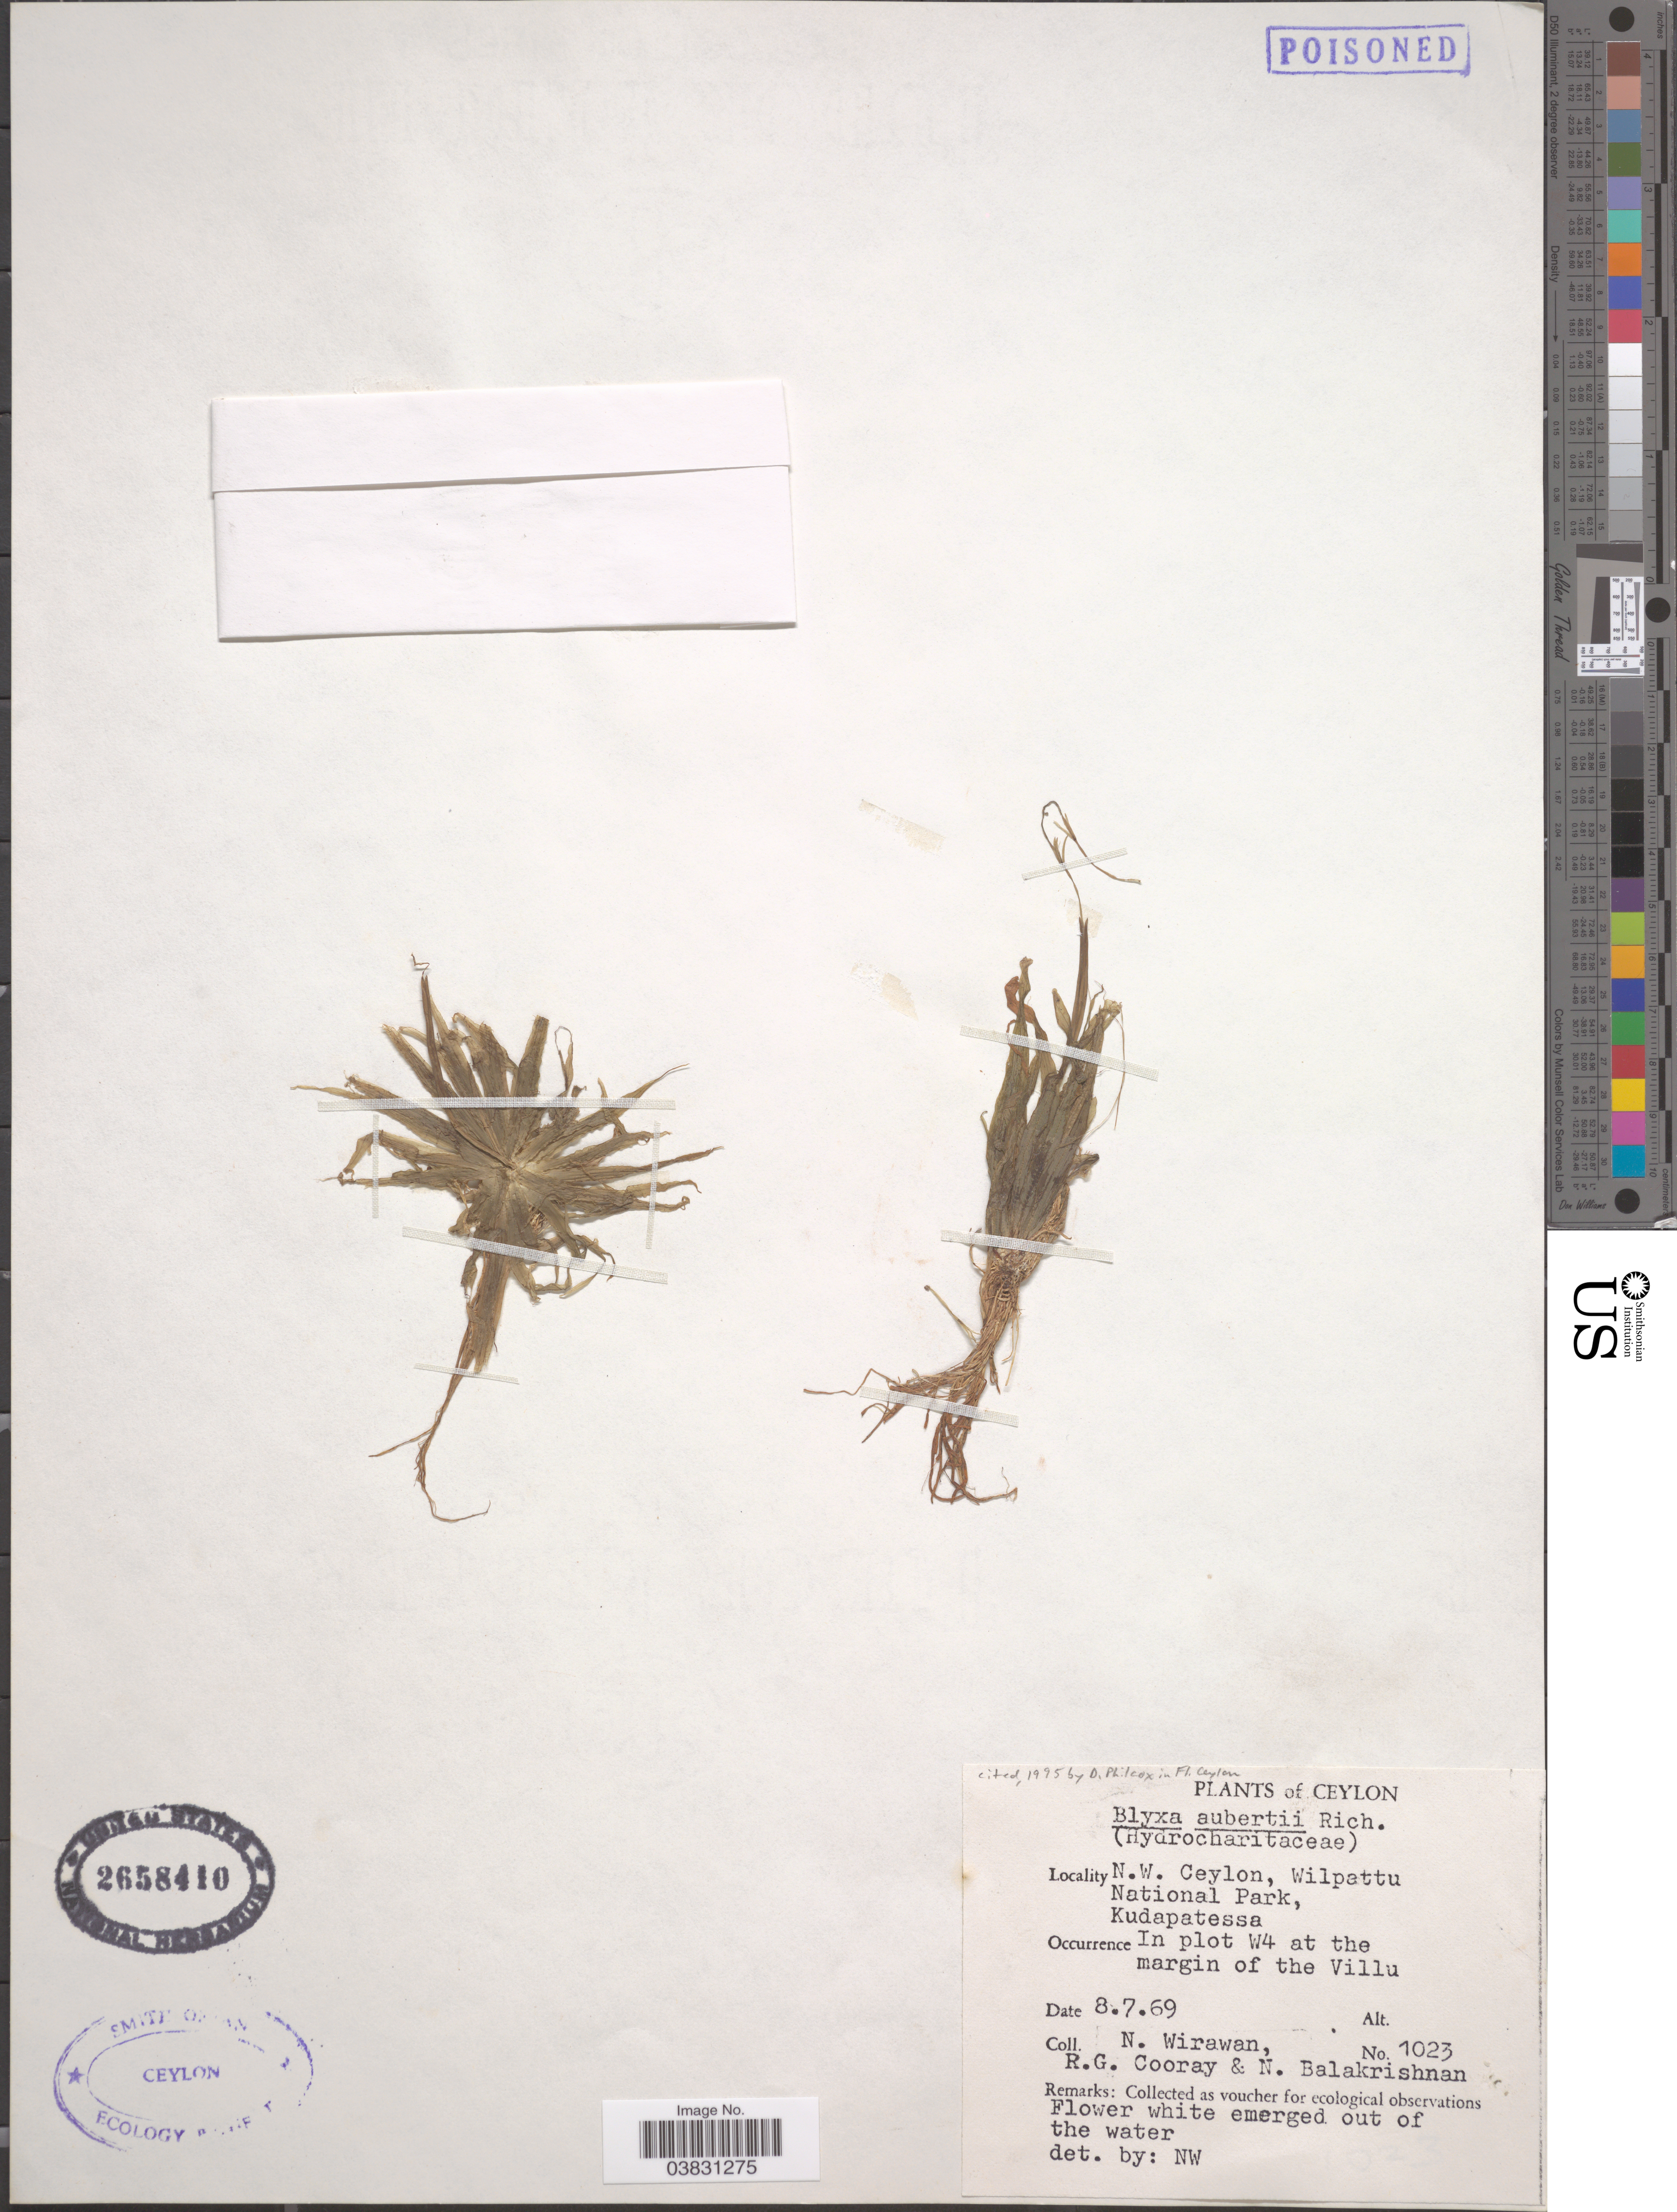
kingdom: Plantae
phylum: Tracheophyta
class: Liliopsida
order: Alismatales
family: Hydrocharitaceae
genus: Blyxa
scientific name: Blyxa aubertii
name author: Rich.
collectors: N. Wirawan, R. Cooray & N. Balakrishnan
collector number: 1023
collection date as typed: Transcribed d/m/y: 8/7/69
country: Sri Lanka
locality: Ceylon. N.W. Ceylon, Wilpattu National Park, Kudapatessa. In plot W4 at the margin of the Villu.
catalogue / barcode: US 2658410